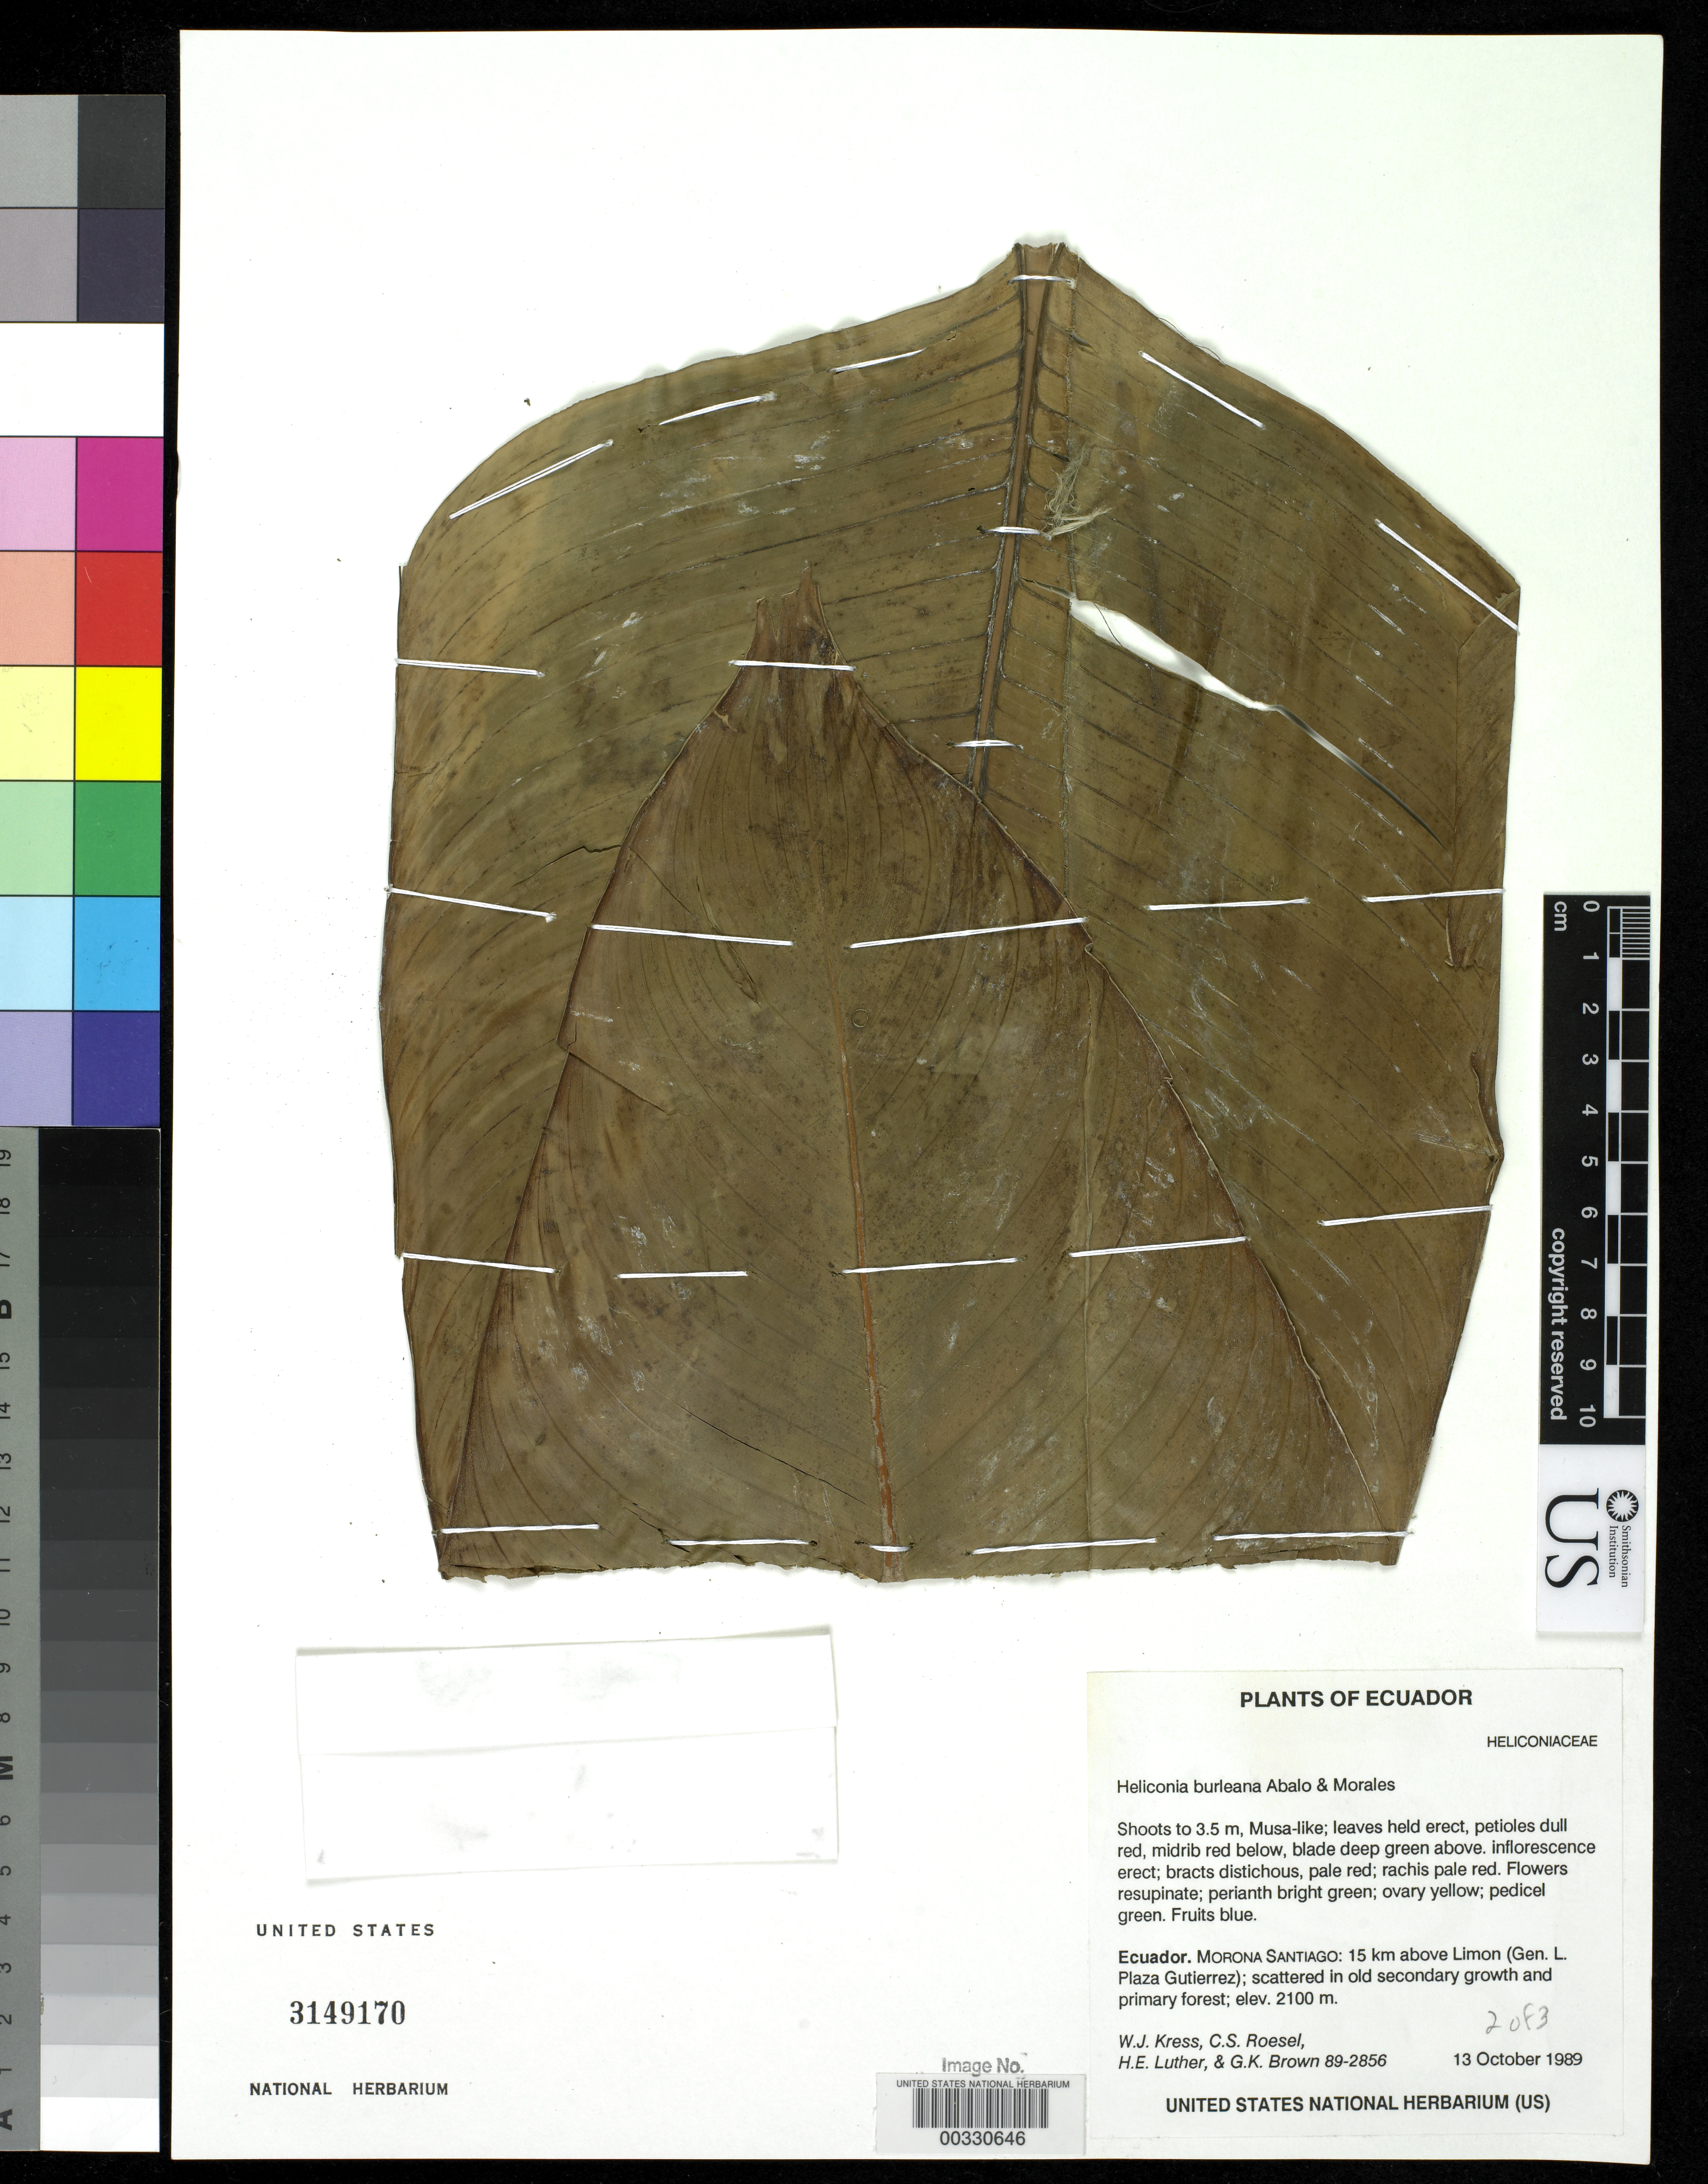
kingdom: Plantae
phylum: Tracheophyta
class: Liliopsida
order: Zingiberales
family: Heliconiaceae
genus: Heliconia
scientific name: Heliconia burleana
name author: Abalo & G. Morales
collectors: W. J. Kress, C. S. Roesel, Harry E. Luther & G. K. Brown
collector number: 89-2856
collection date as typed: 13 Oct 1989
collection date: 1989-10-13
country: Ecuador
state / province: Morona-Santiago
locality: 15 km above Limon (gen l. plaza Gutierrez)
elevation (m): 2100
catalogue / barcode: US 3149170